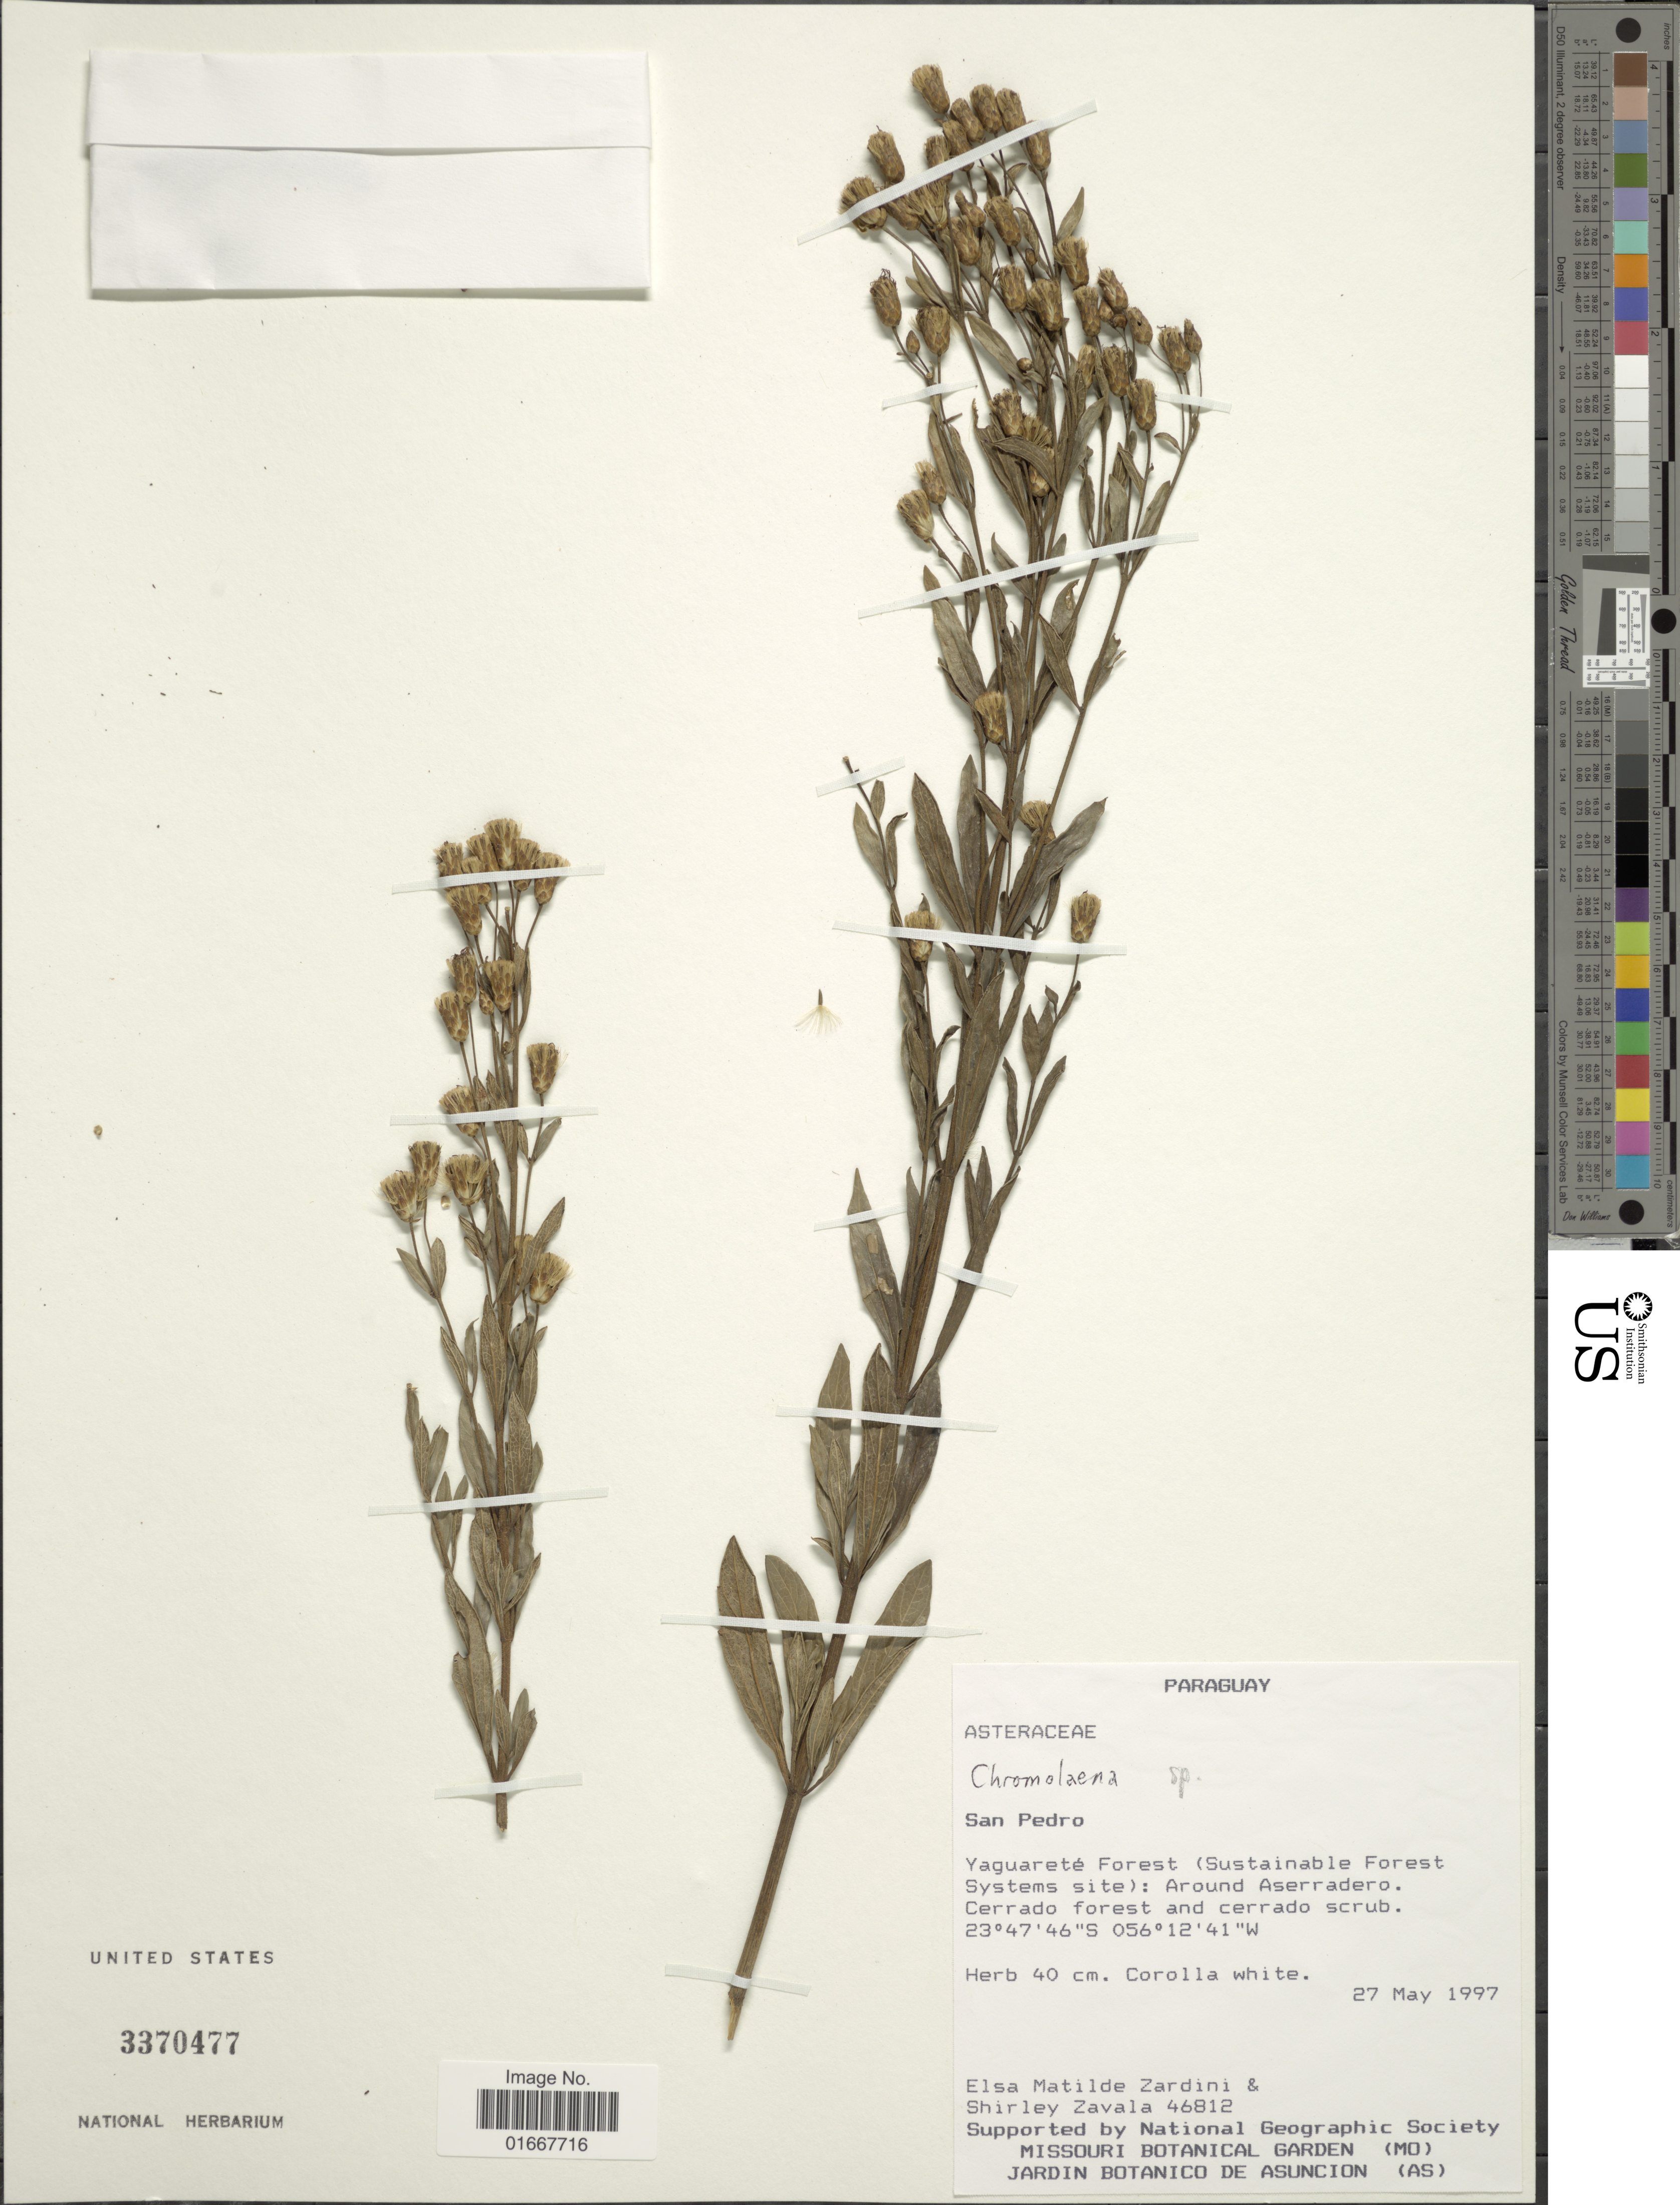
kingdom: Plantae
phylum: Tracheophyta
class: Magnoliopsida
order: Asterales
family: Asteraceae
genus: Chromolaena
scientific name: Chromolaena sp.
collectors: E. M. Zardini & S. Zavala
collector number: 46812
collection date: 1997-05-27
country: Paraguay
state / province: San Pedro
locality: Yaguareté Forest (Sustainable Forest Systems site): Around Aserradero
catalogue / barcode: US 3370477